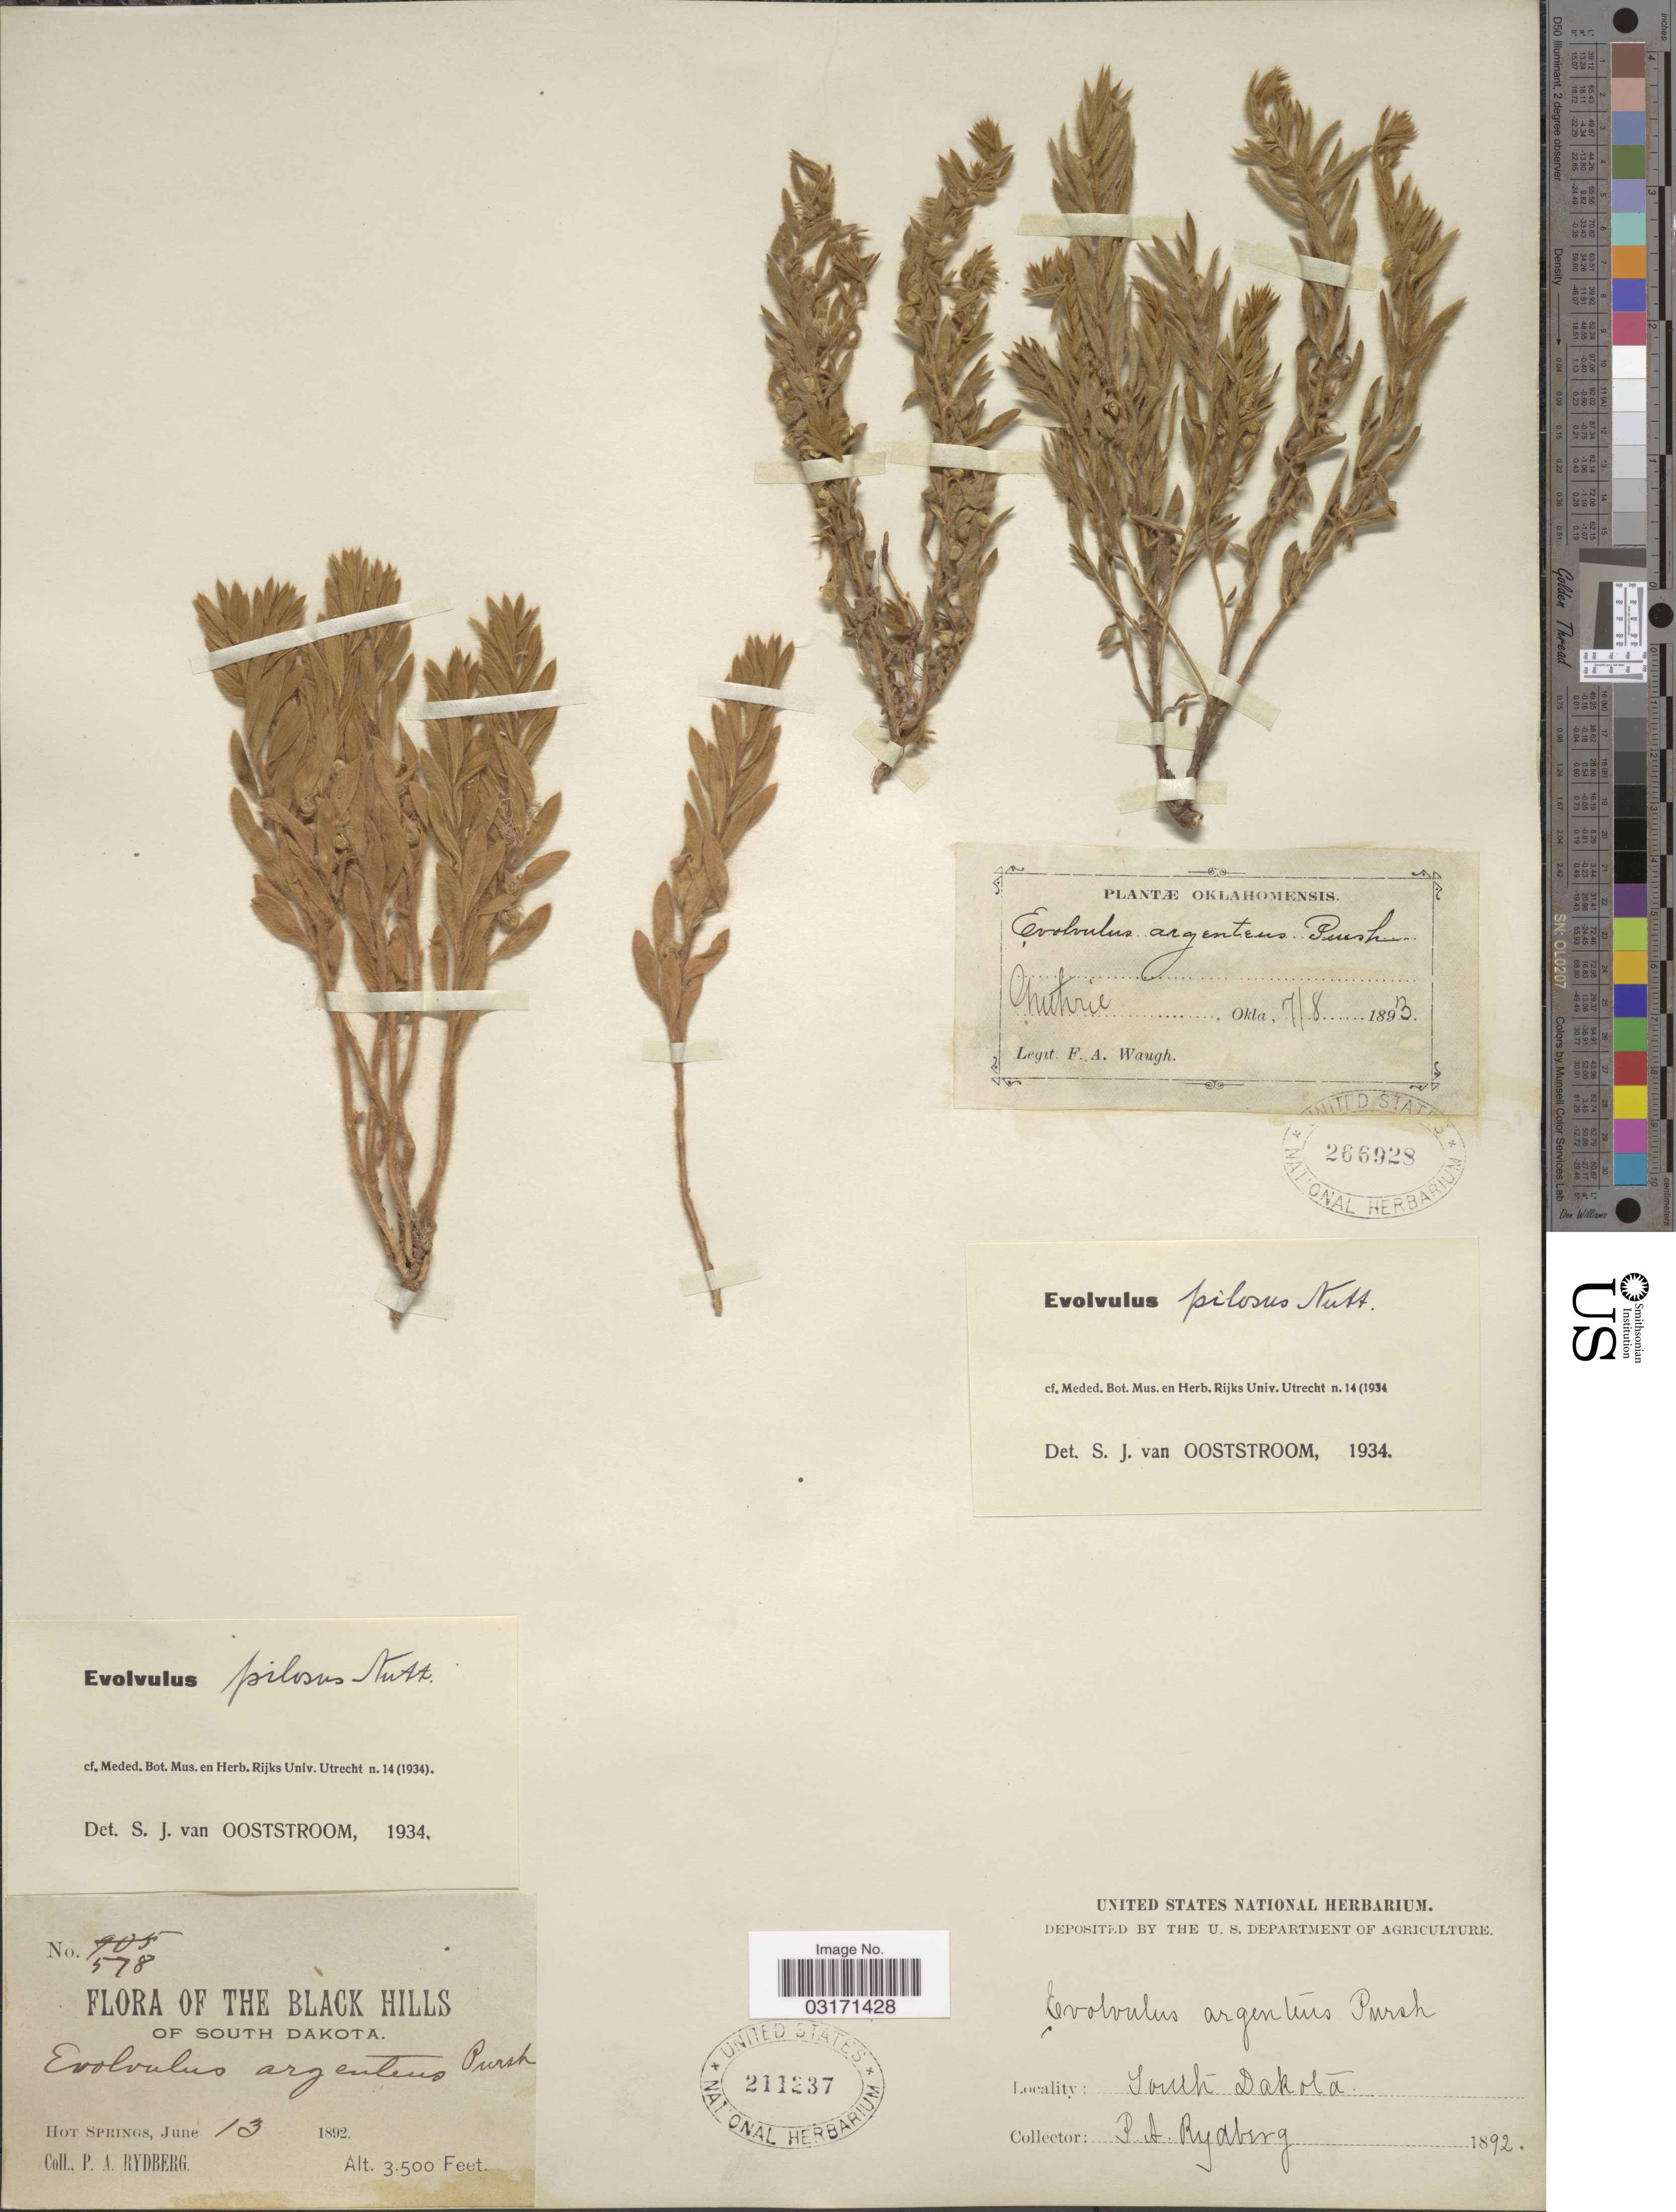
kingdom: Plantae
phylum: Tracheophyta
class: Magnoliopsida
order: Solanales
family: Convolvulaceae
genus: Evolvulus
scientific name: Evolvulus pilosus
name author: Roxb.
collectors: P. A. Rydberg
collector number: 578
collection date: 1892-06-13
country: United States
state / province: South Dakota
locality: The Black Hills of South Dakota, Hot Springs.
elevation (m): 1067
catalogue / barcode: US 211237